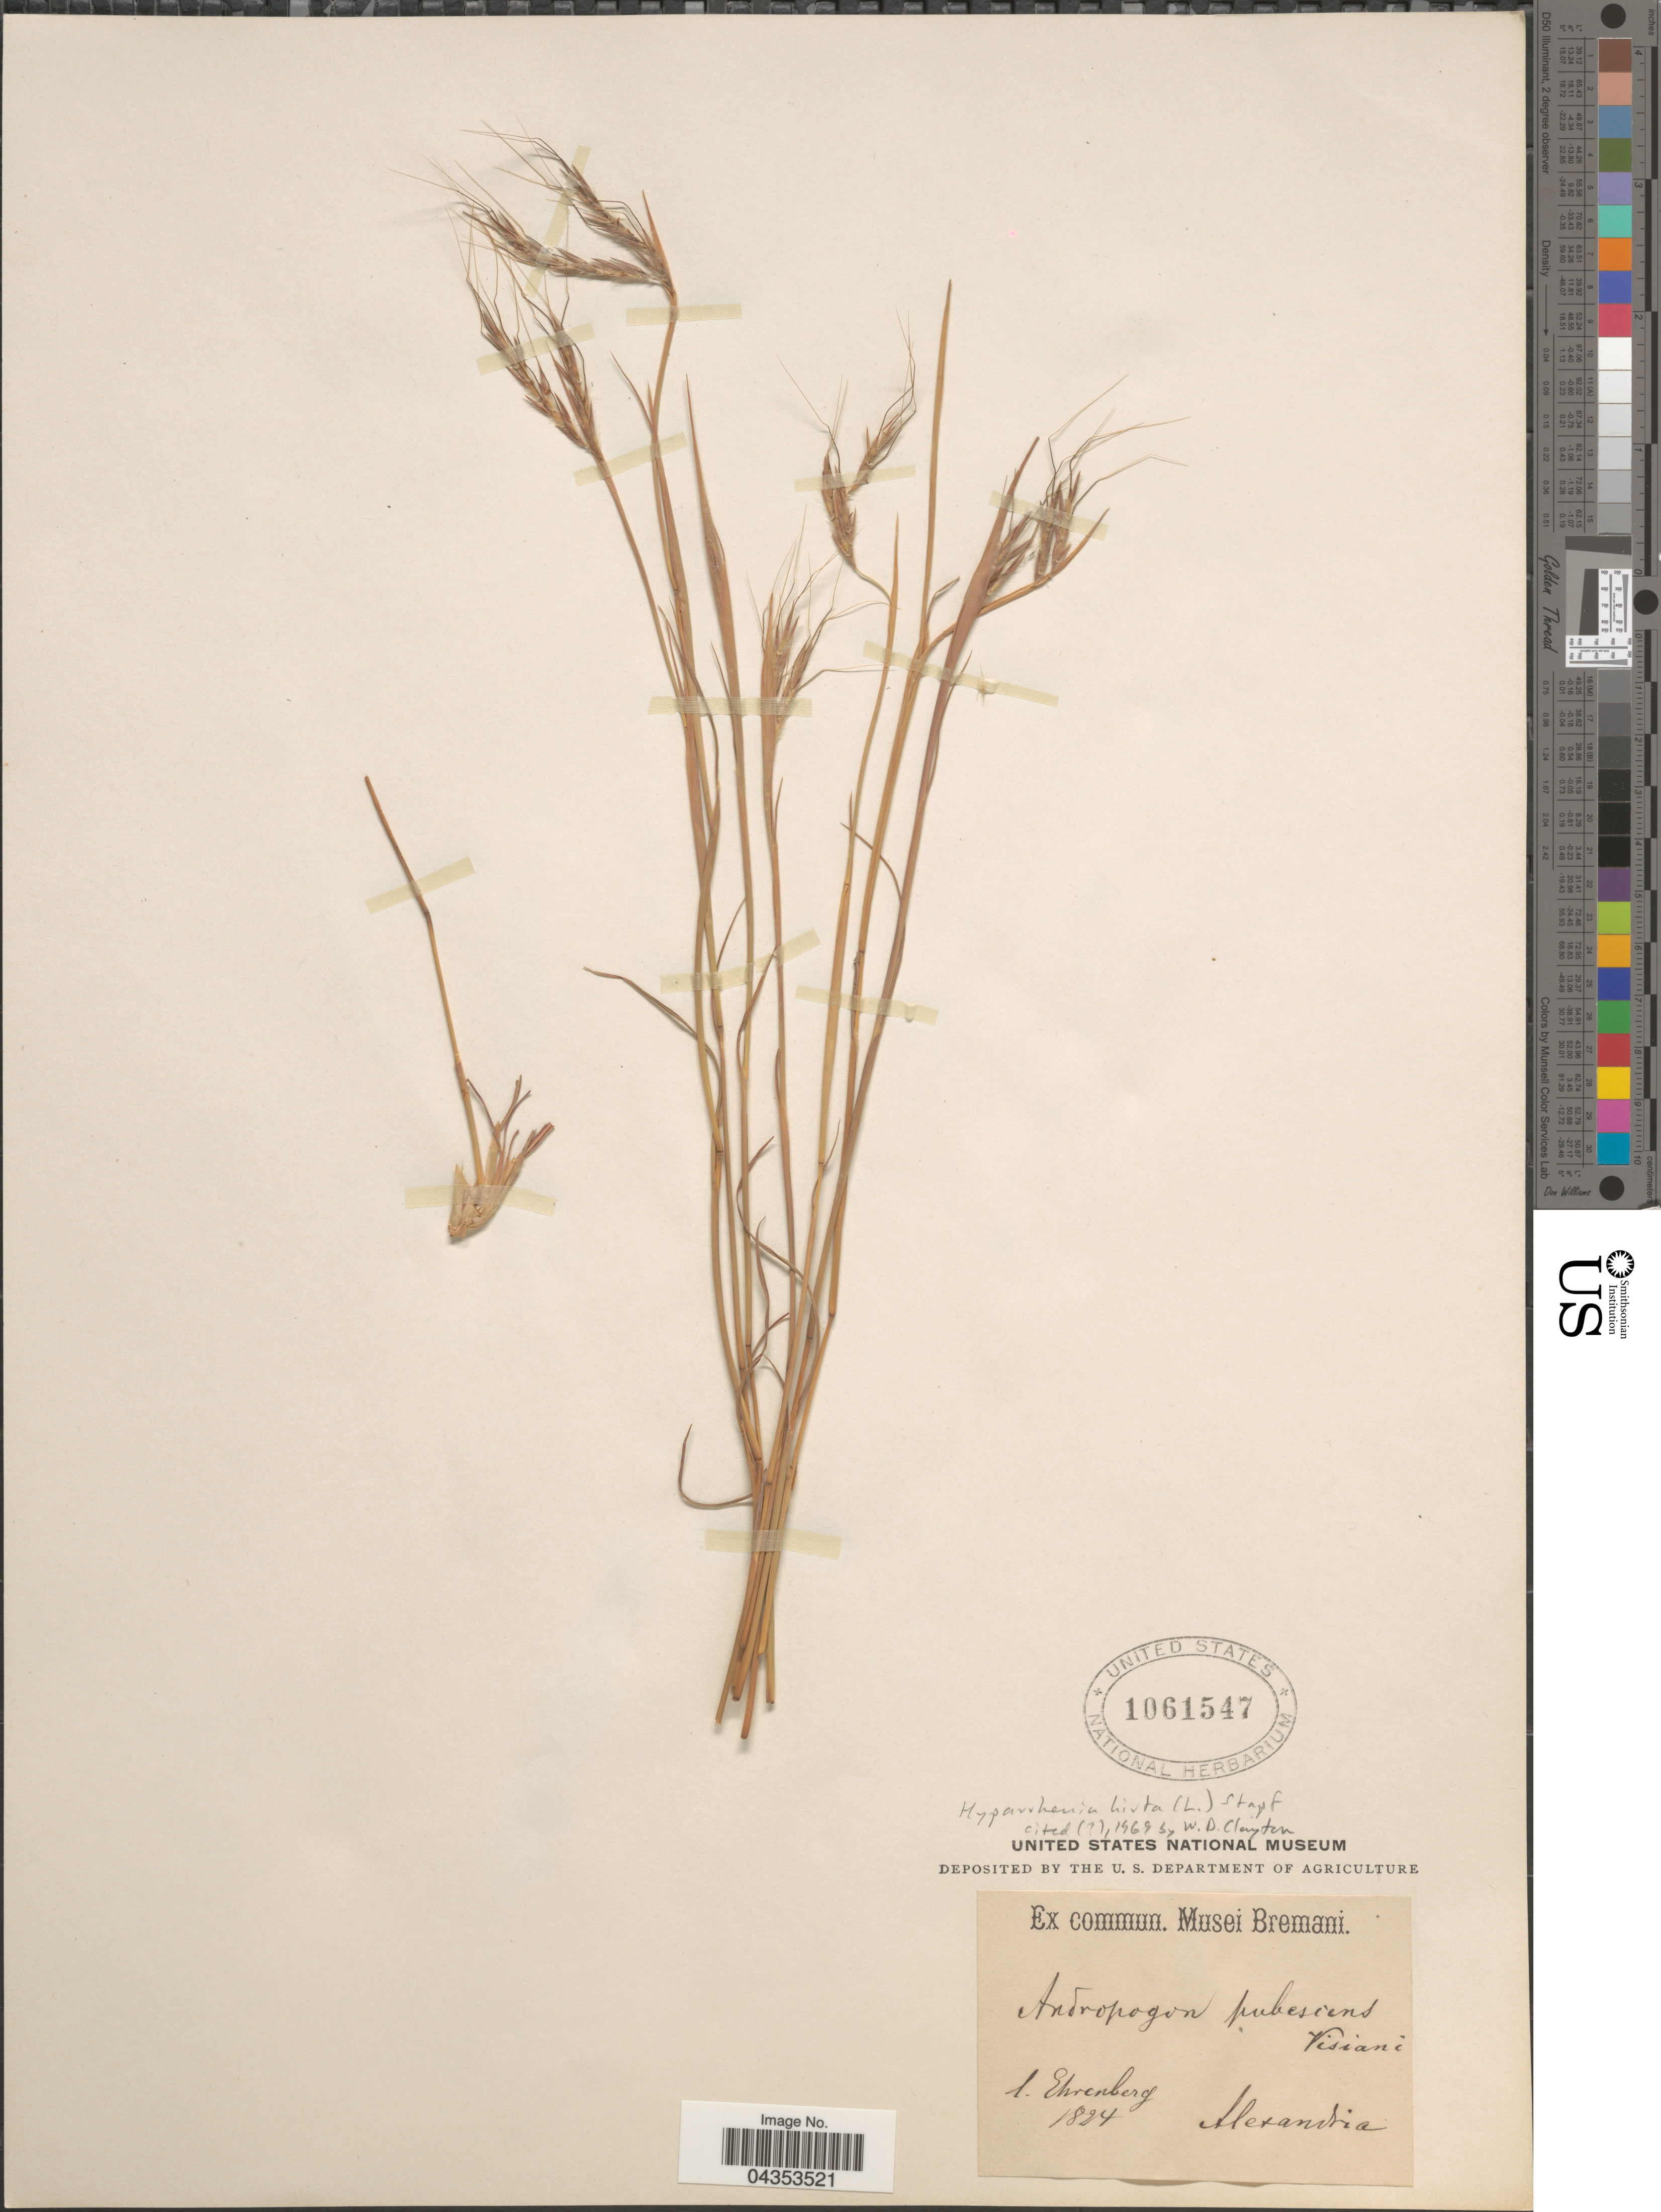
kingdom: Plantae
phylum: Tracheophyta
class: Liliopsida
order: Poales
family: Poaceae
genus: Hyparrhenia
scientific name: Hyparrhenia hirta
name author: (L.) Stapf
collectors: -. Ehrenberg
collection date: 1824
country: Egypt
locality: Alexandria.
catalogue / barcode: US 1061547